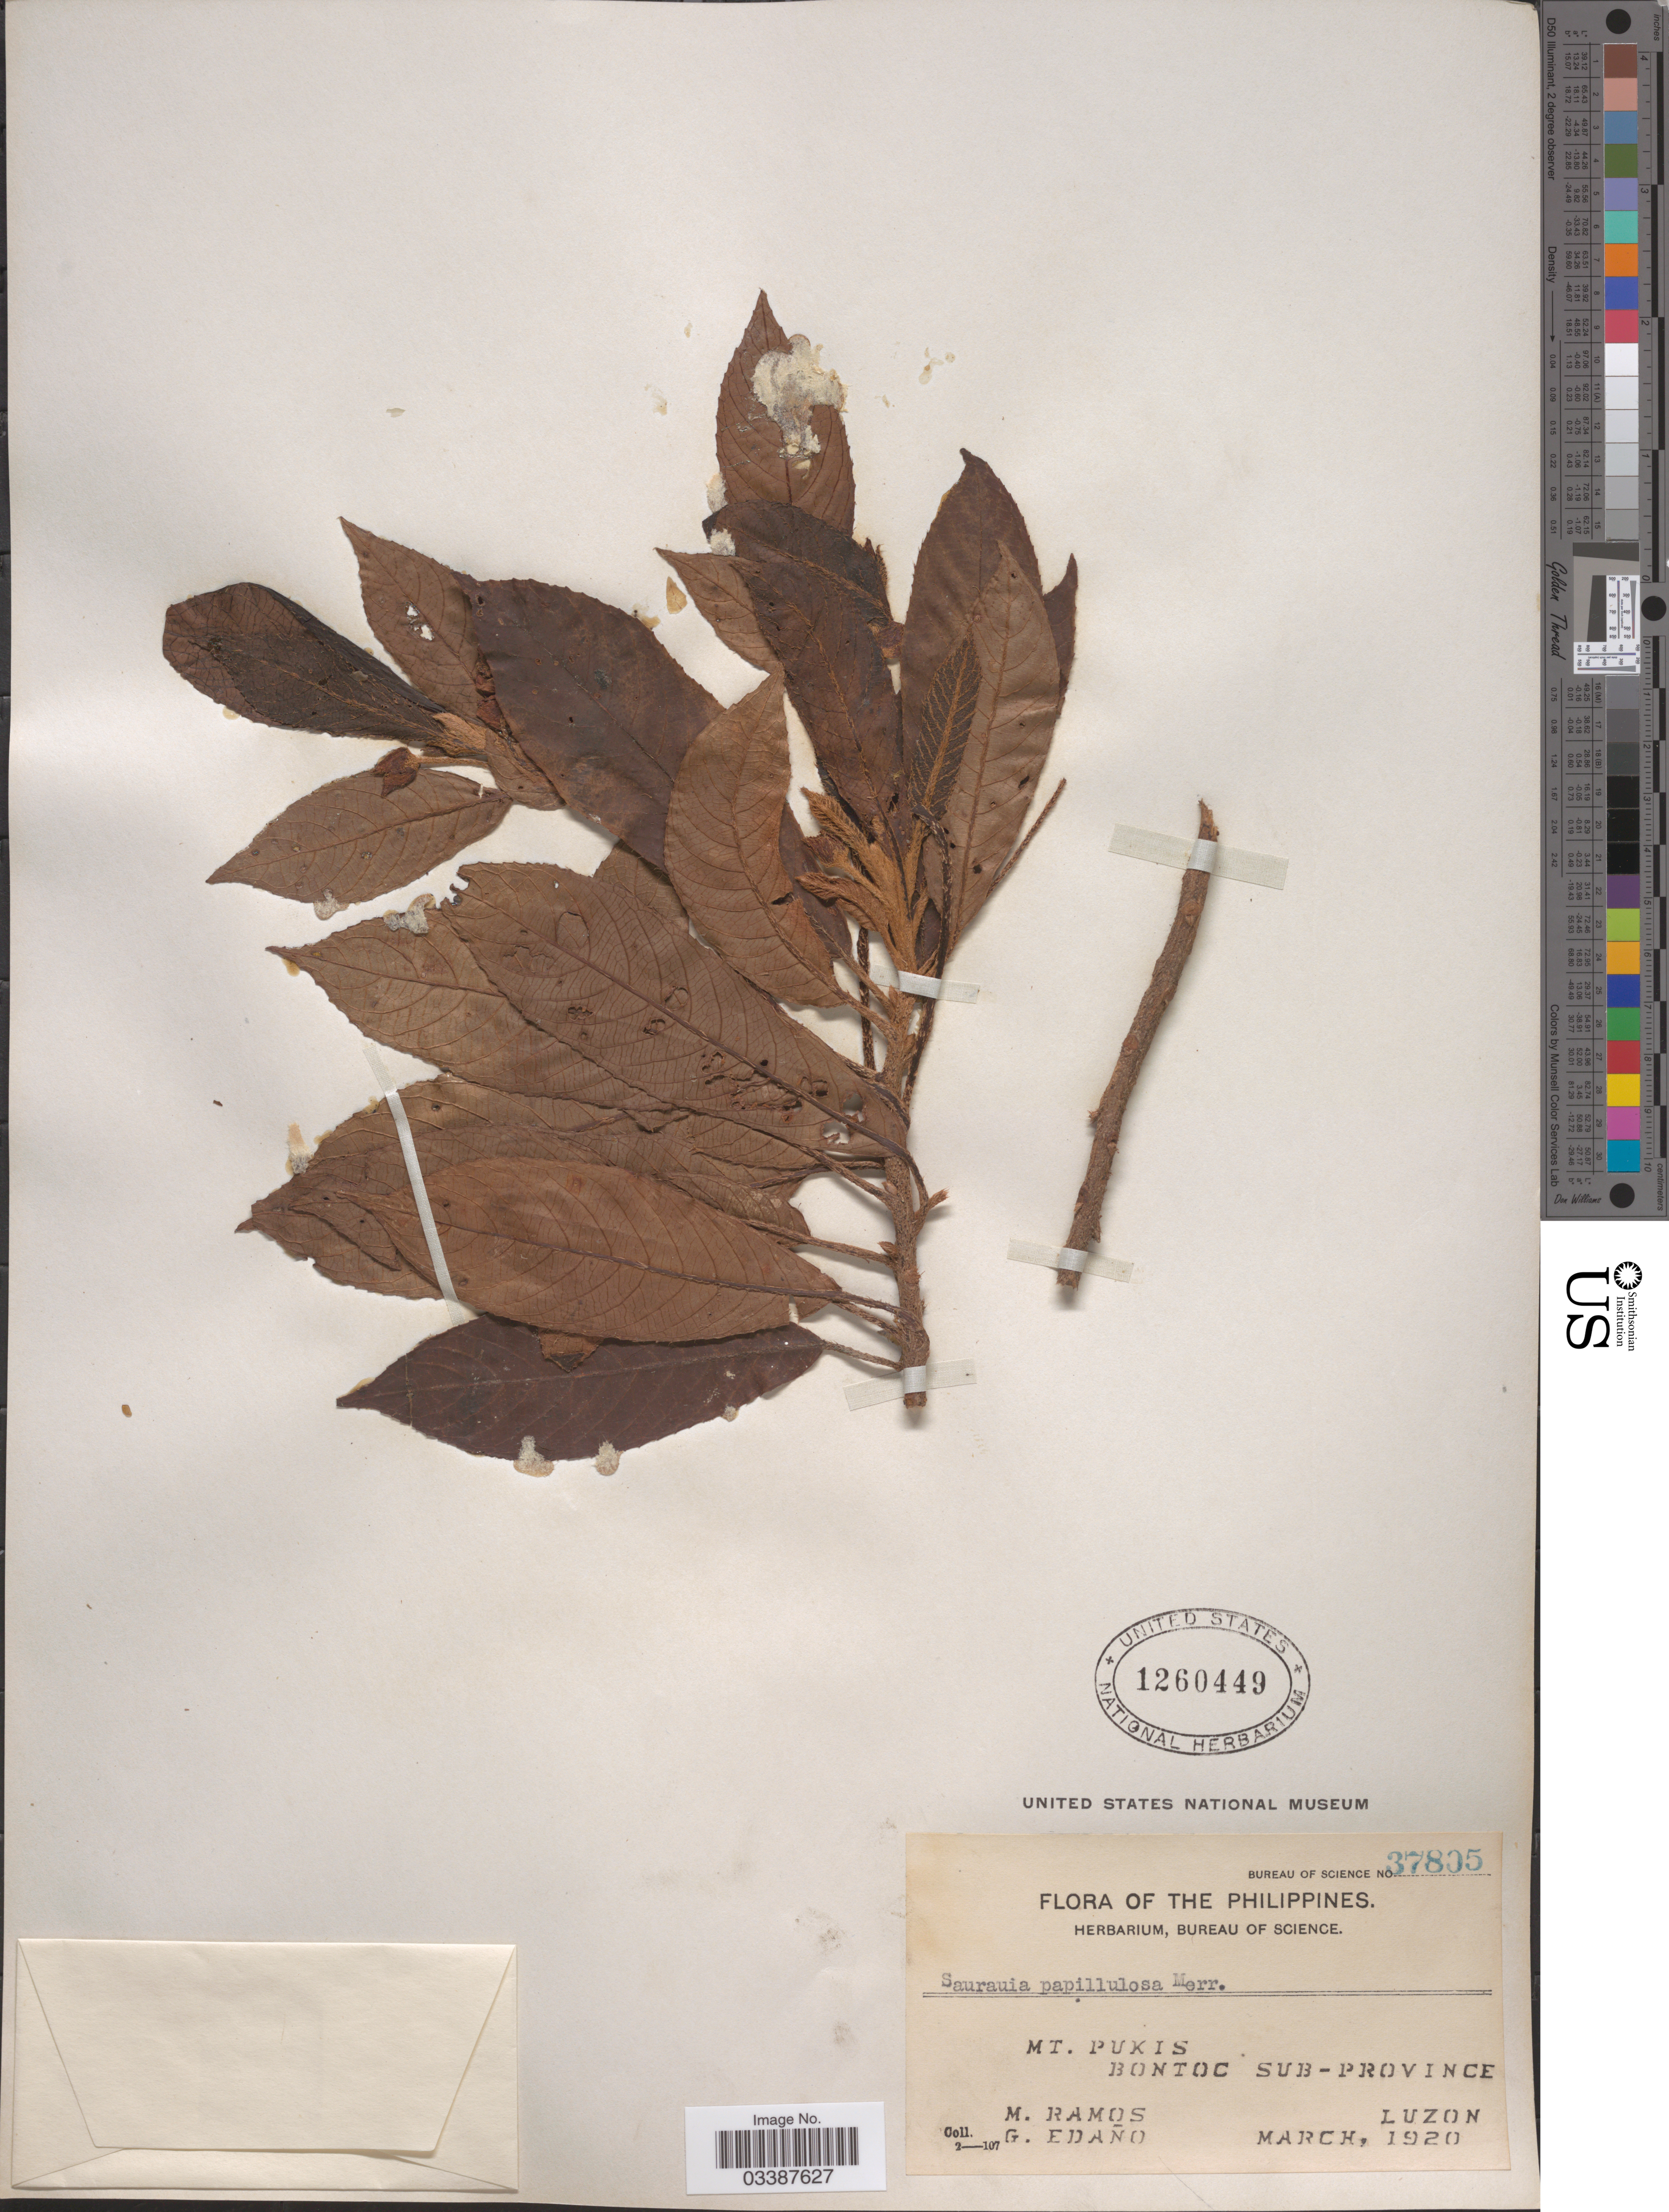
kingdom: Plantae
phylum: Tracheophyta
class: Magnoliopsida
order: Ericales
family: Actinidiaceae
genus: Saurauia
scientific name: Saurauia papillulosa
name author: Merr.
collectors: M. Ramos & G. Edaño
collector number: Bureau of Science 37805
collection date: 1920-03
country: Philippines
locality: Mt. Pukis, Bontoc Sub-Province, Luzon.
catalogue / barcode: US 1260449